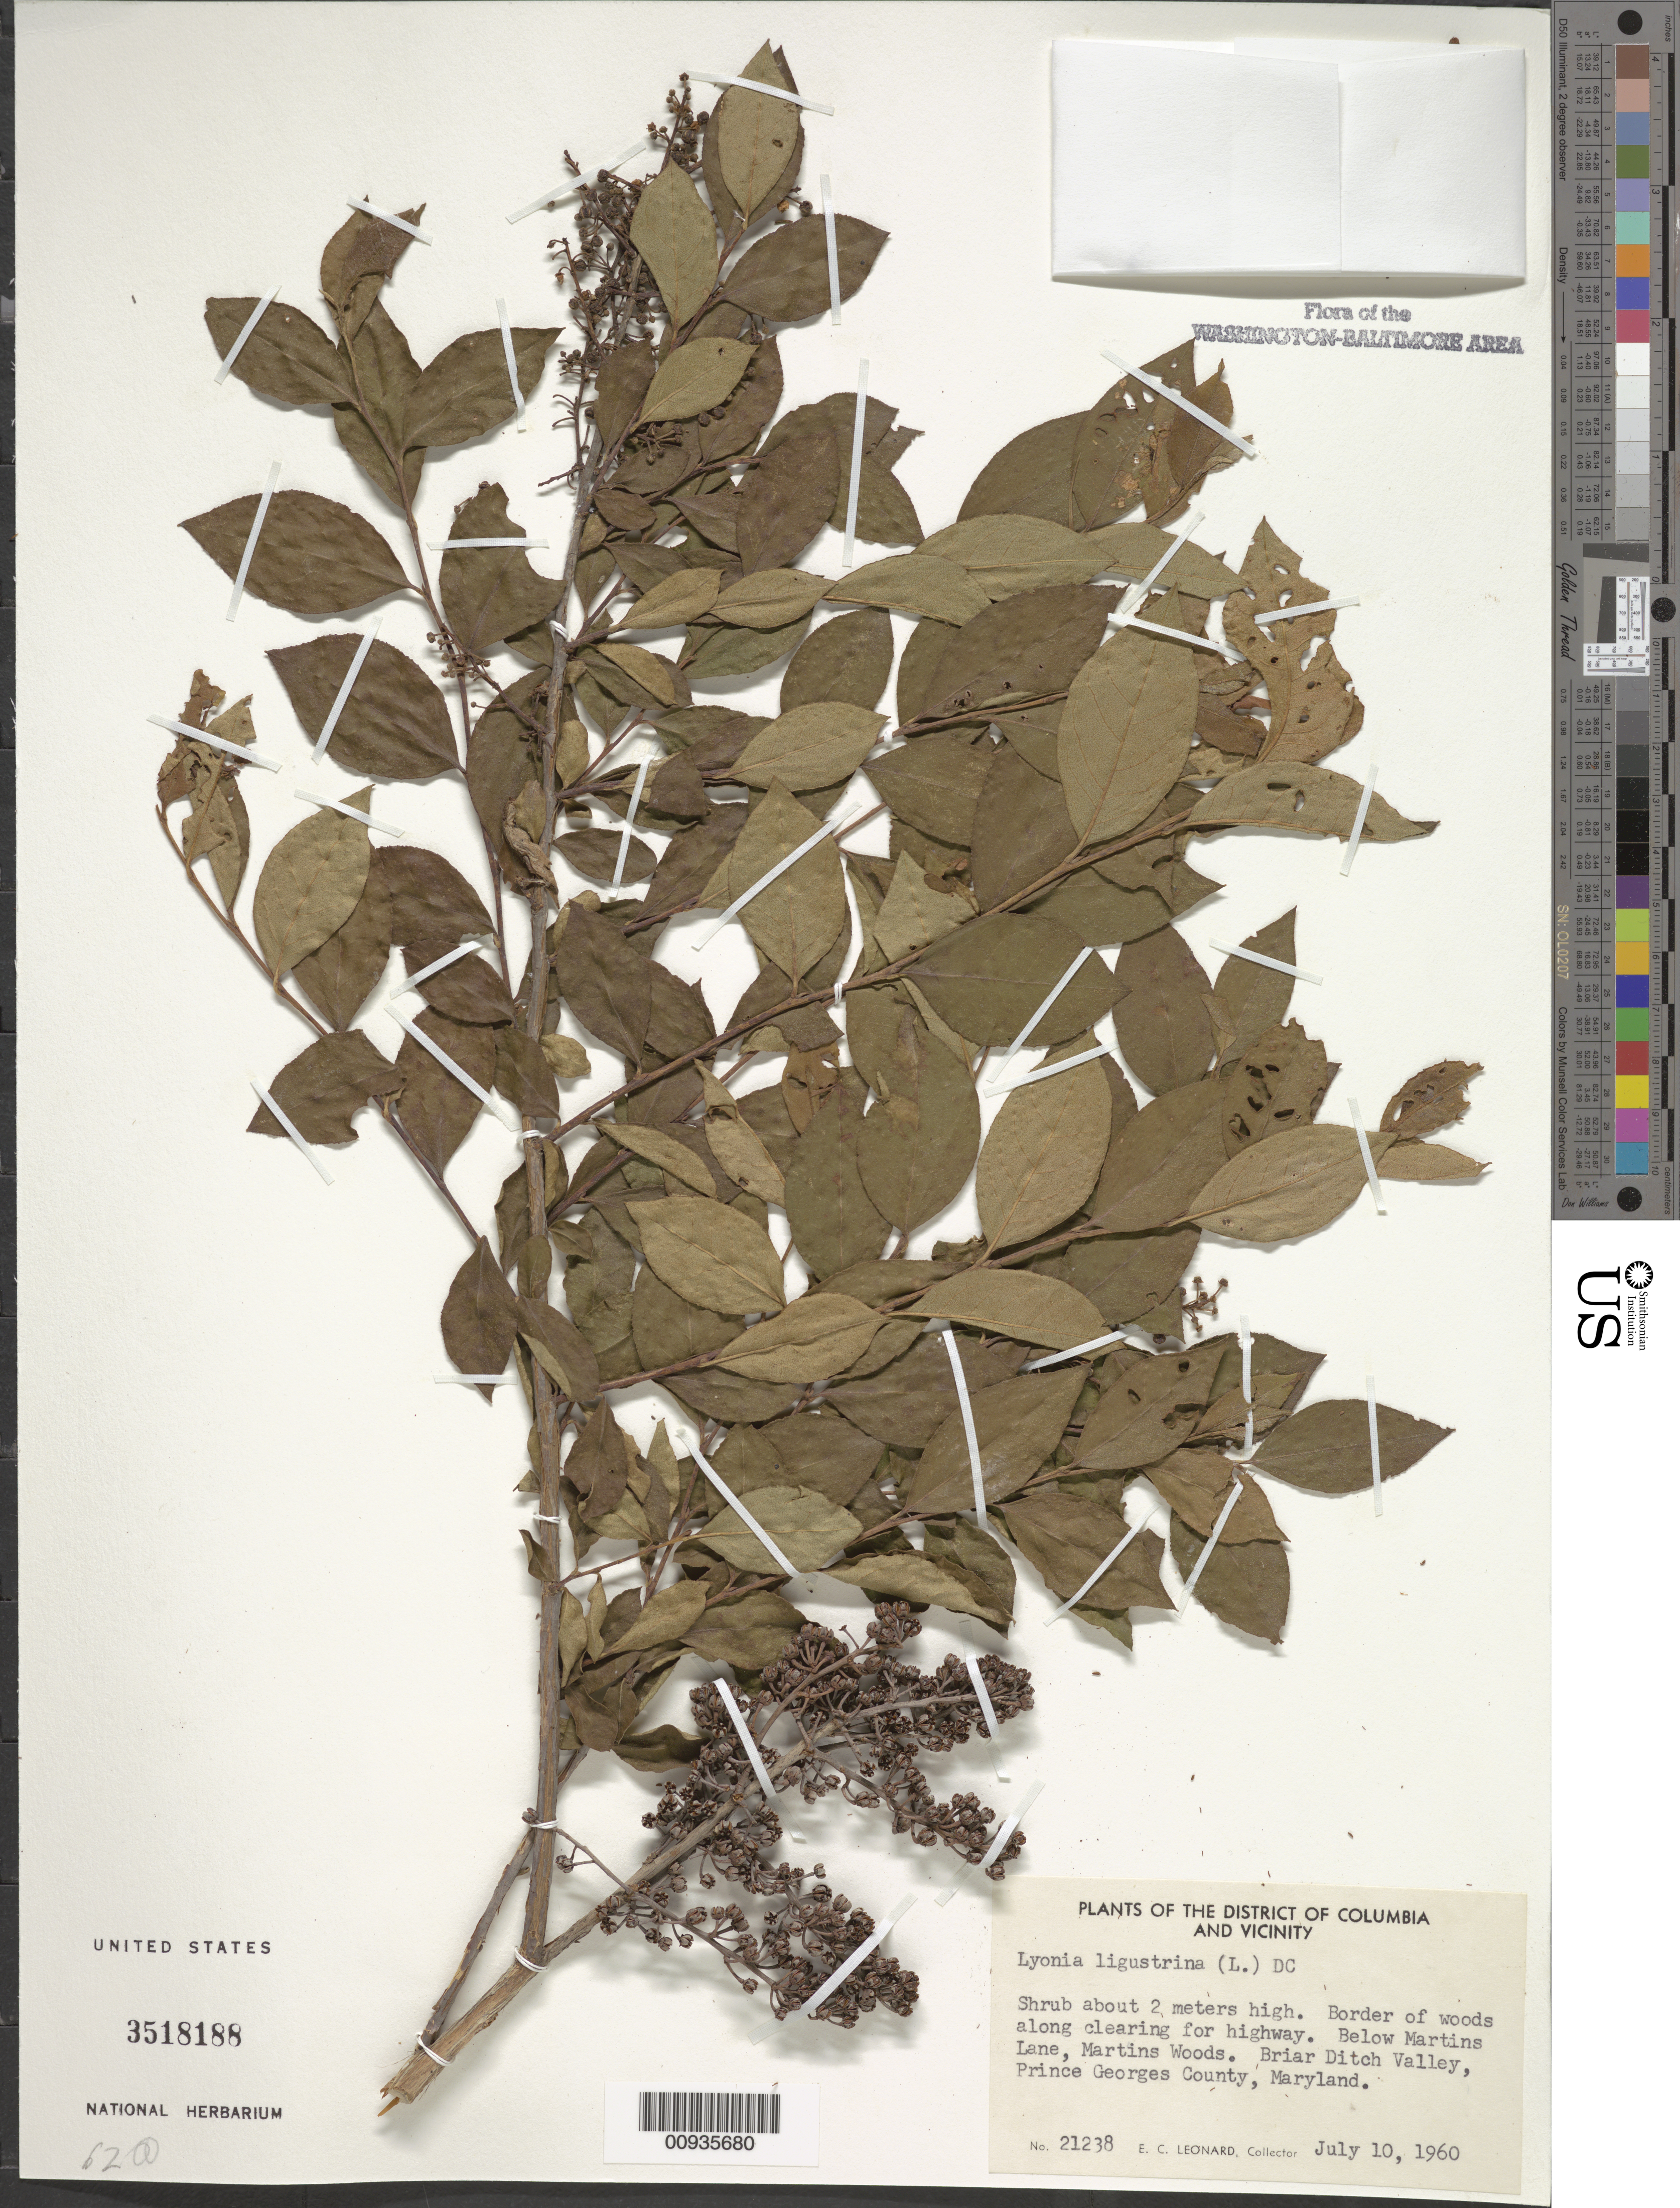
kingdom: Plantae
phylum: Tracheophyta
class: Magnoliopsida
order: Ericales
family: Ericaceae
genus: Lyonia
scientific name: Lyonia ligustrina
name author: (L.) DC.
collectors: E. C. Leonard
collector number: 21238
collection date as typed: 10 Jul 1960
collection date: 1960-07-10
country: United States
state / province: Maryland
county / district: Prince George's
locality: Briar Ditch Valley, Martins Lane in Martins Woods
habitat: borders of woods along clearing for highway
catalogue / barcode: US 3518188